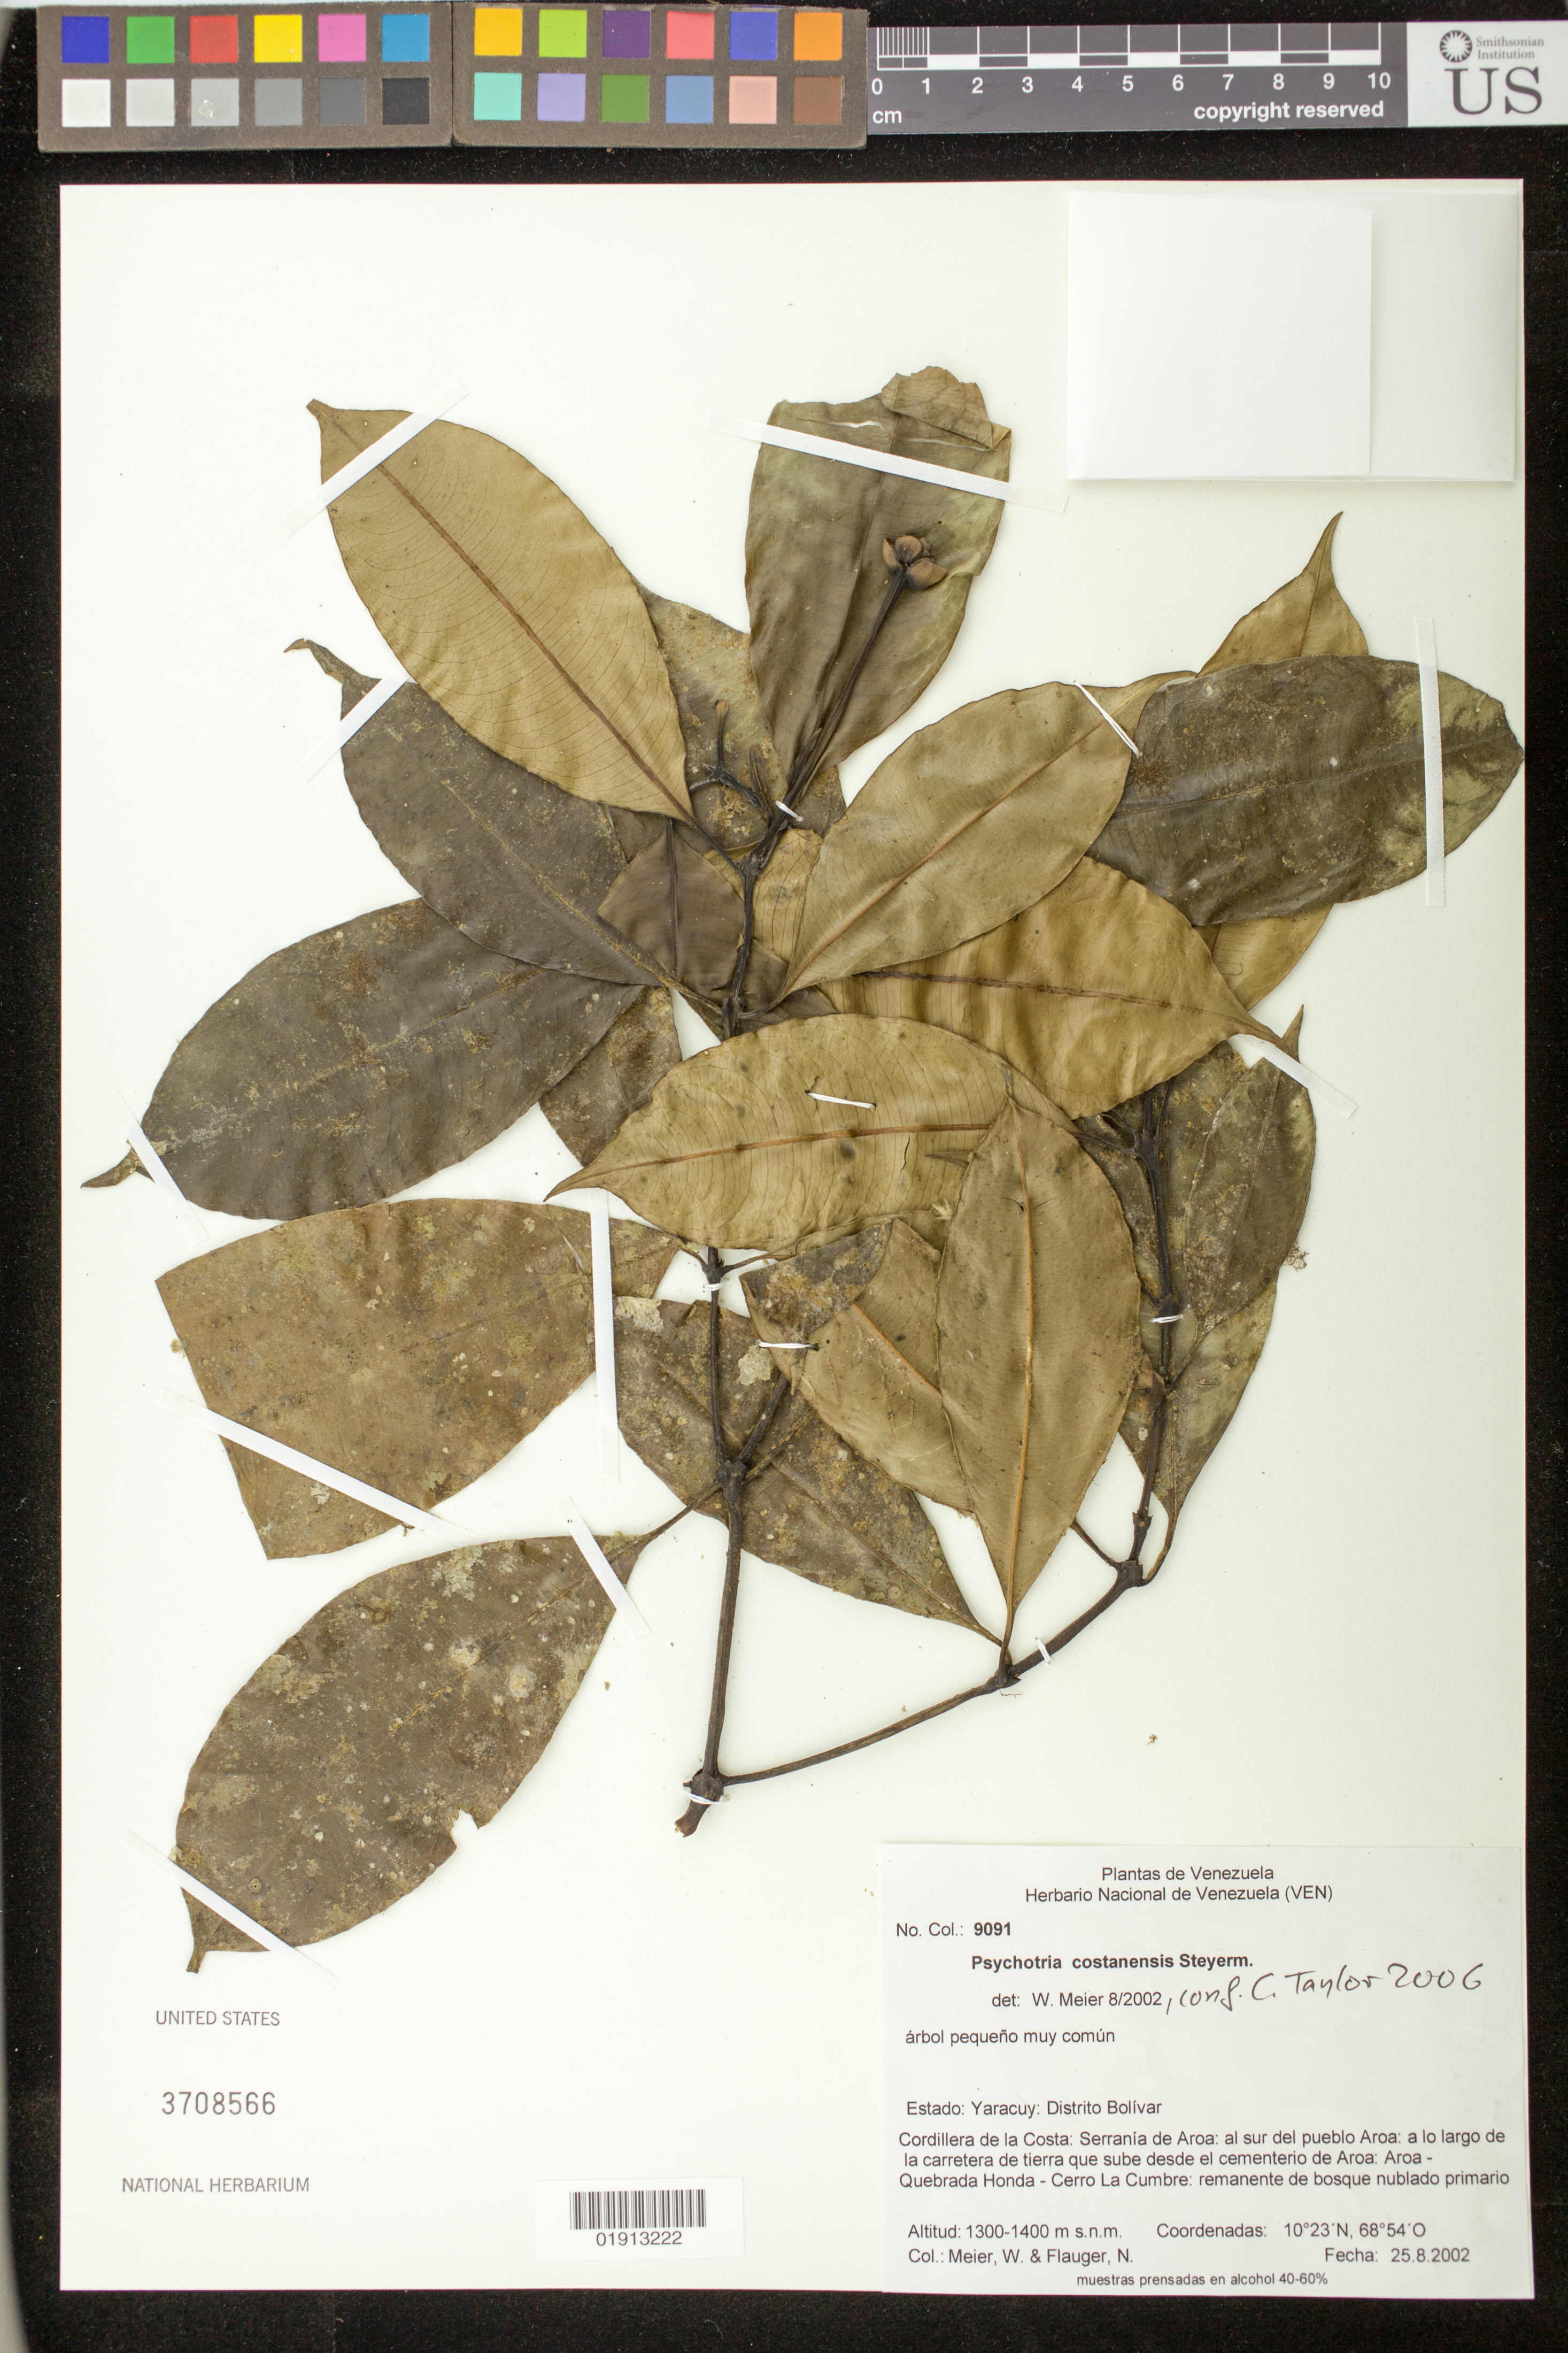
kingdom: Plantae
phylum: Tracheophyta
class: Magnoliopsida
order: Gentianales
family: Rubiaceae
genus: Psychotria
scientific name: Psychotria costanensis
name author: Steyerm.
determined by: Meier, Winfried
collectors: W. Meier & N. Flauger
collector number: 9091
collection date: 2002-08-25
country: Venezuela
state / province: Yaracuy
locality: Estado: Yaracuy: Distrito Bolivar. Cordillera de la Costa: Serrania de Aroa: al sur del pueblo Aroa: a lo largo de la carretera de tierra que sube desde el cementerio de Aroa: Aroa-Quebrada Honda - Cerro La Cumbre.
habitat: Remanente de bosque nublado primario.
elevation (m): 1300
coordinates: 10 23 N, 68 54 O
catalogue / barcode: US 3708566